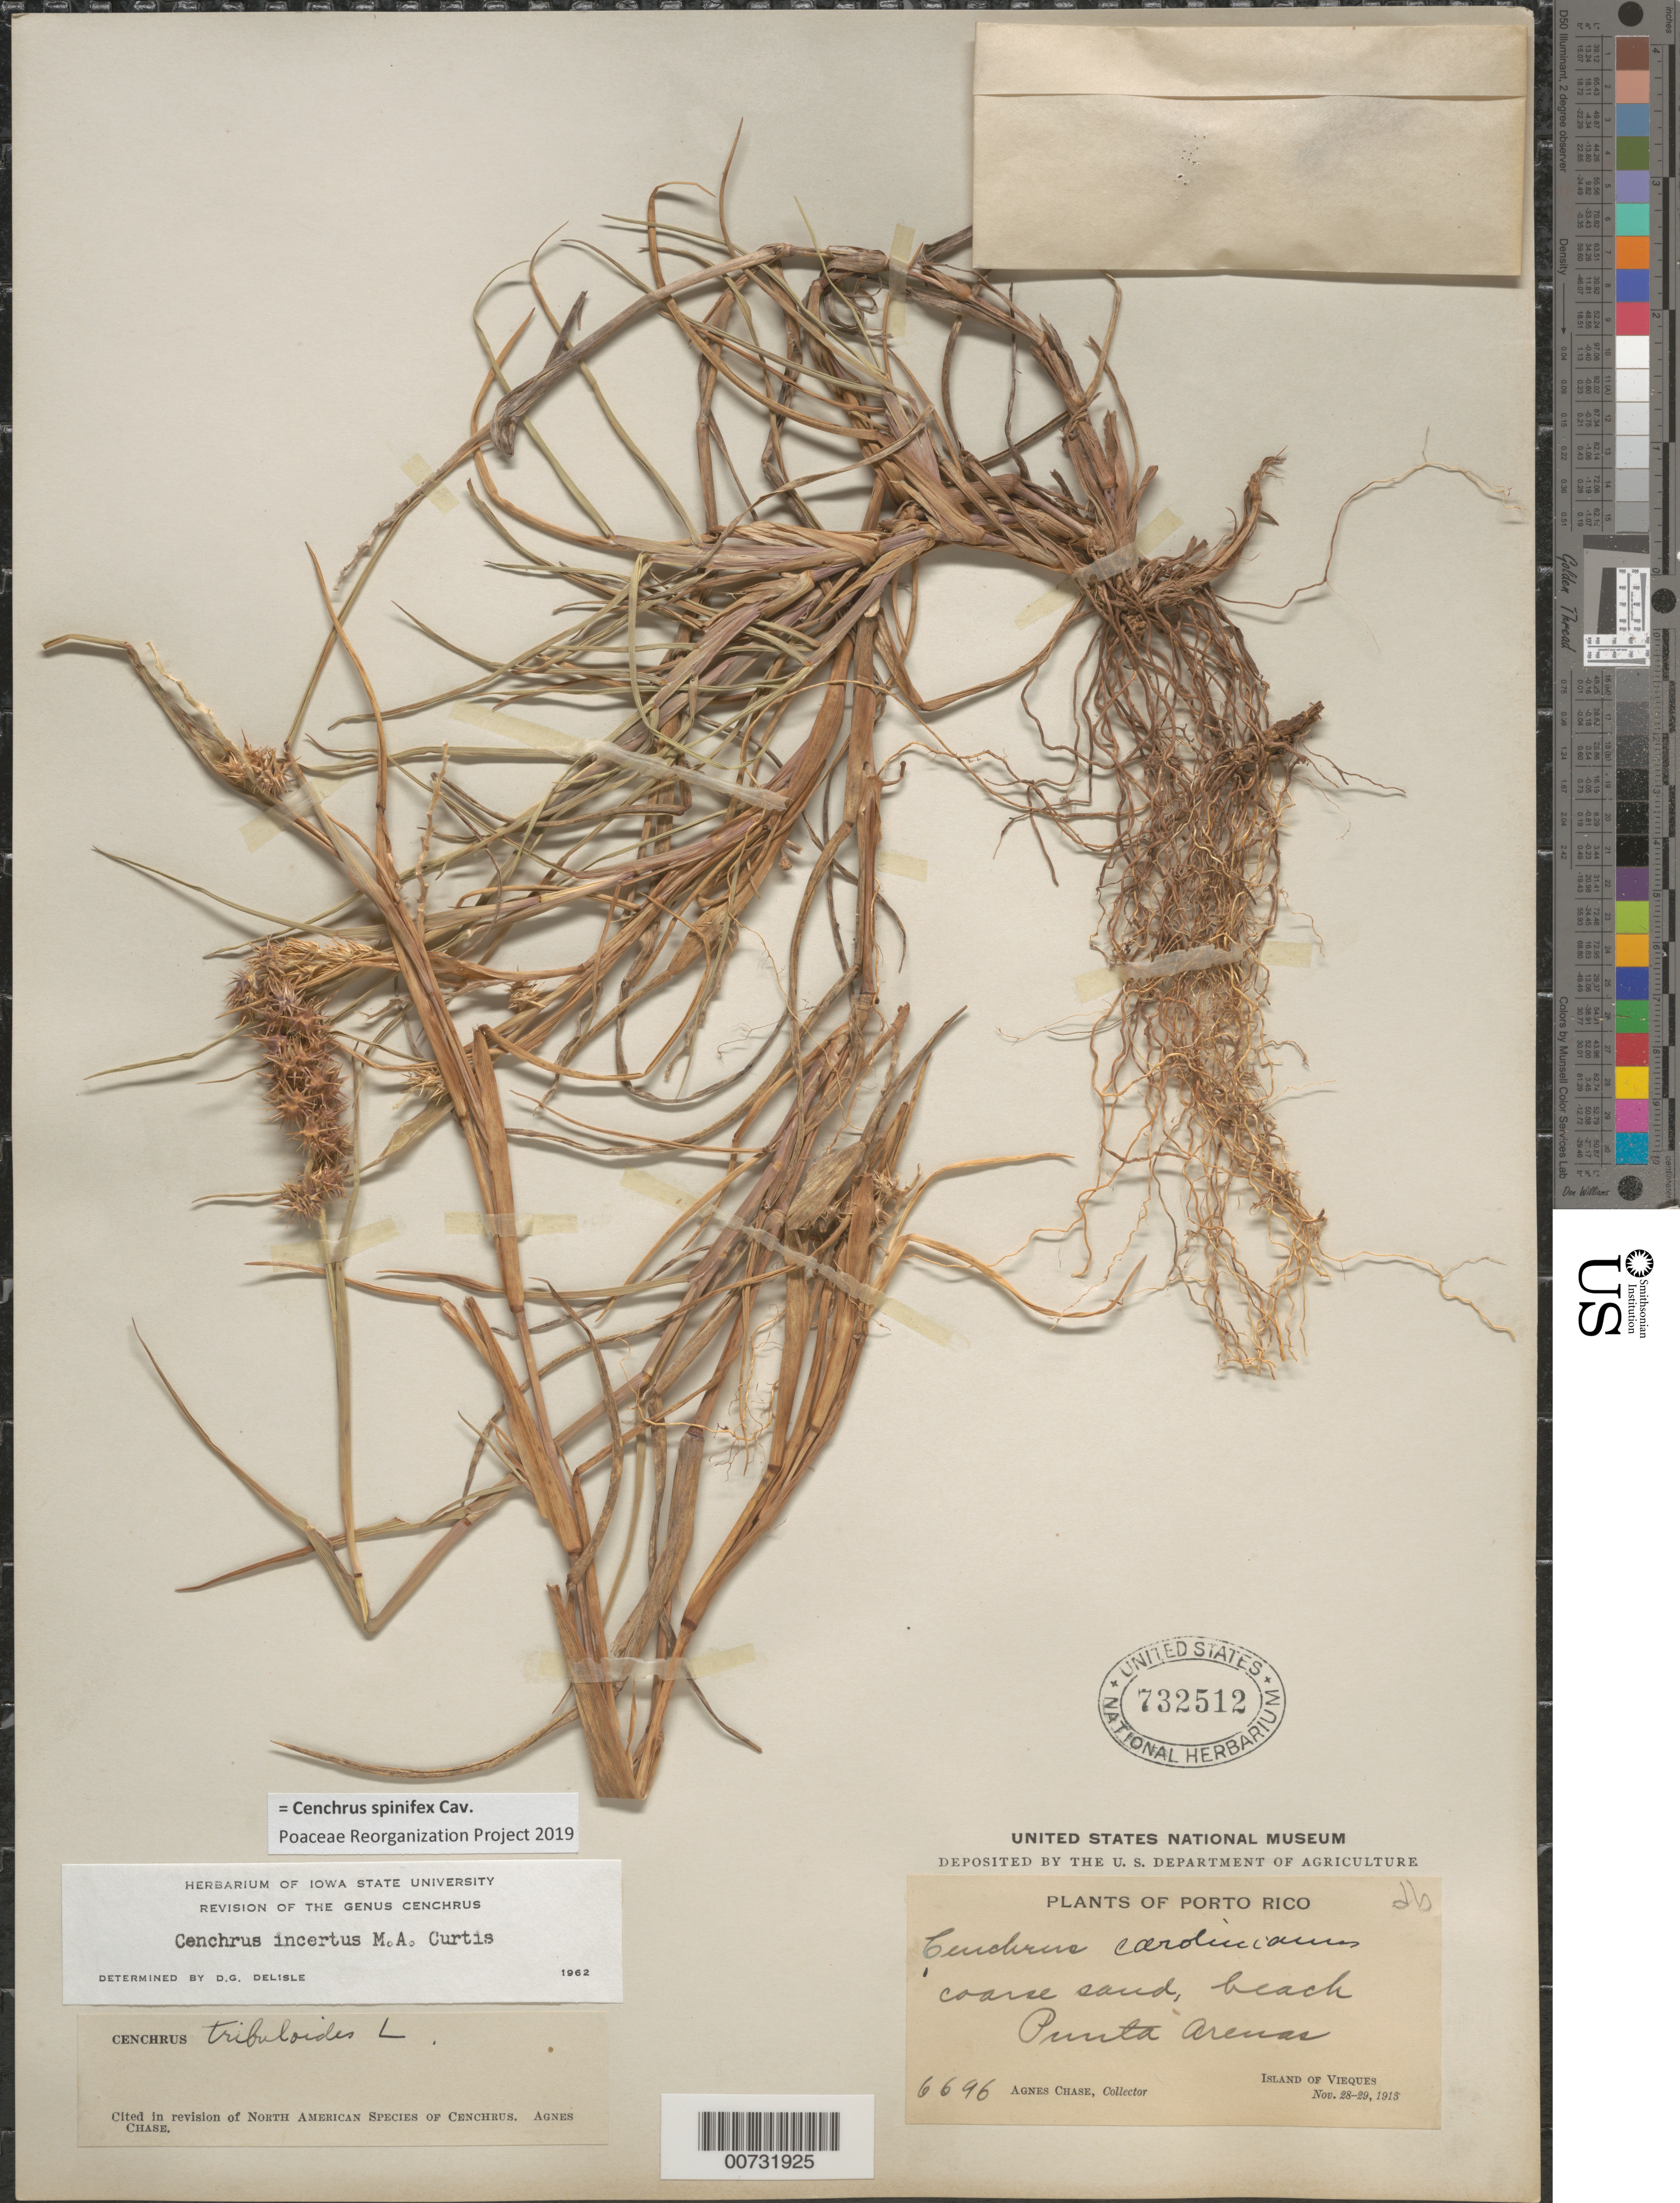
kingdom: Plantae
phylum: Tracheophyta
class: Liliopsida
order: Poales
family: Poaceae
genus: Cenchrus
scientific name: Cenchrus spinifex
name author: Cav.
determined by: Poaceae Reorganization Project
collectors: A. Chase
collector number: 6696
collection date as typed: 28 Nov 1913 and 29 Nov 1913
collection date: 1913-11-28,1913-11-29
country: Puerto Rico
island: Vieques I.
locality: Punta Arenas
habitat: Coarse sand, beach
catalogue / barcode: US 732512